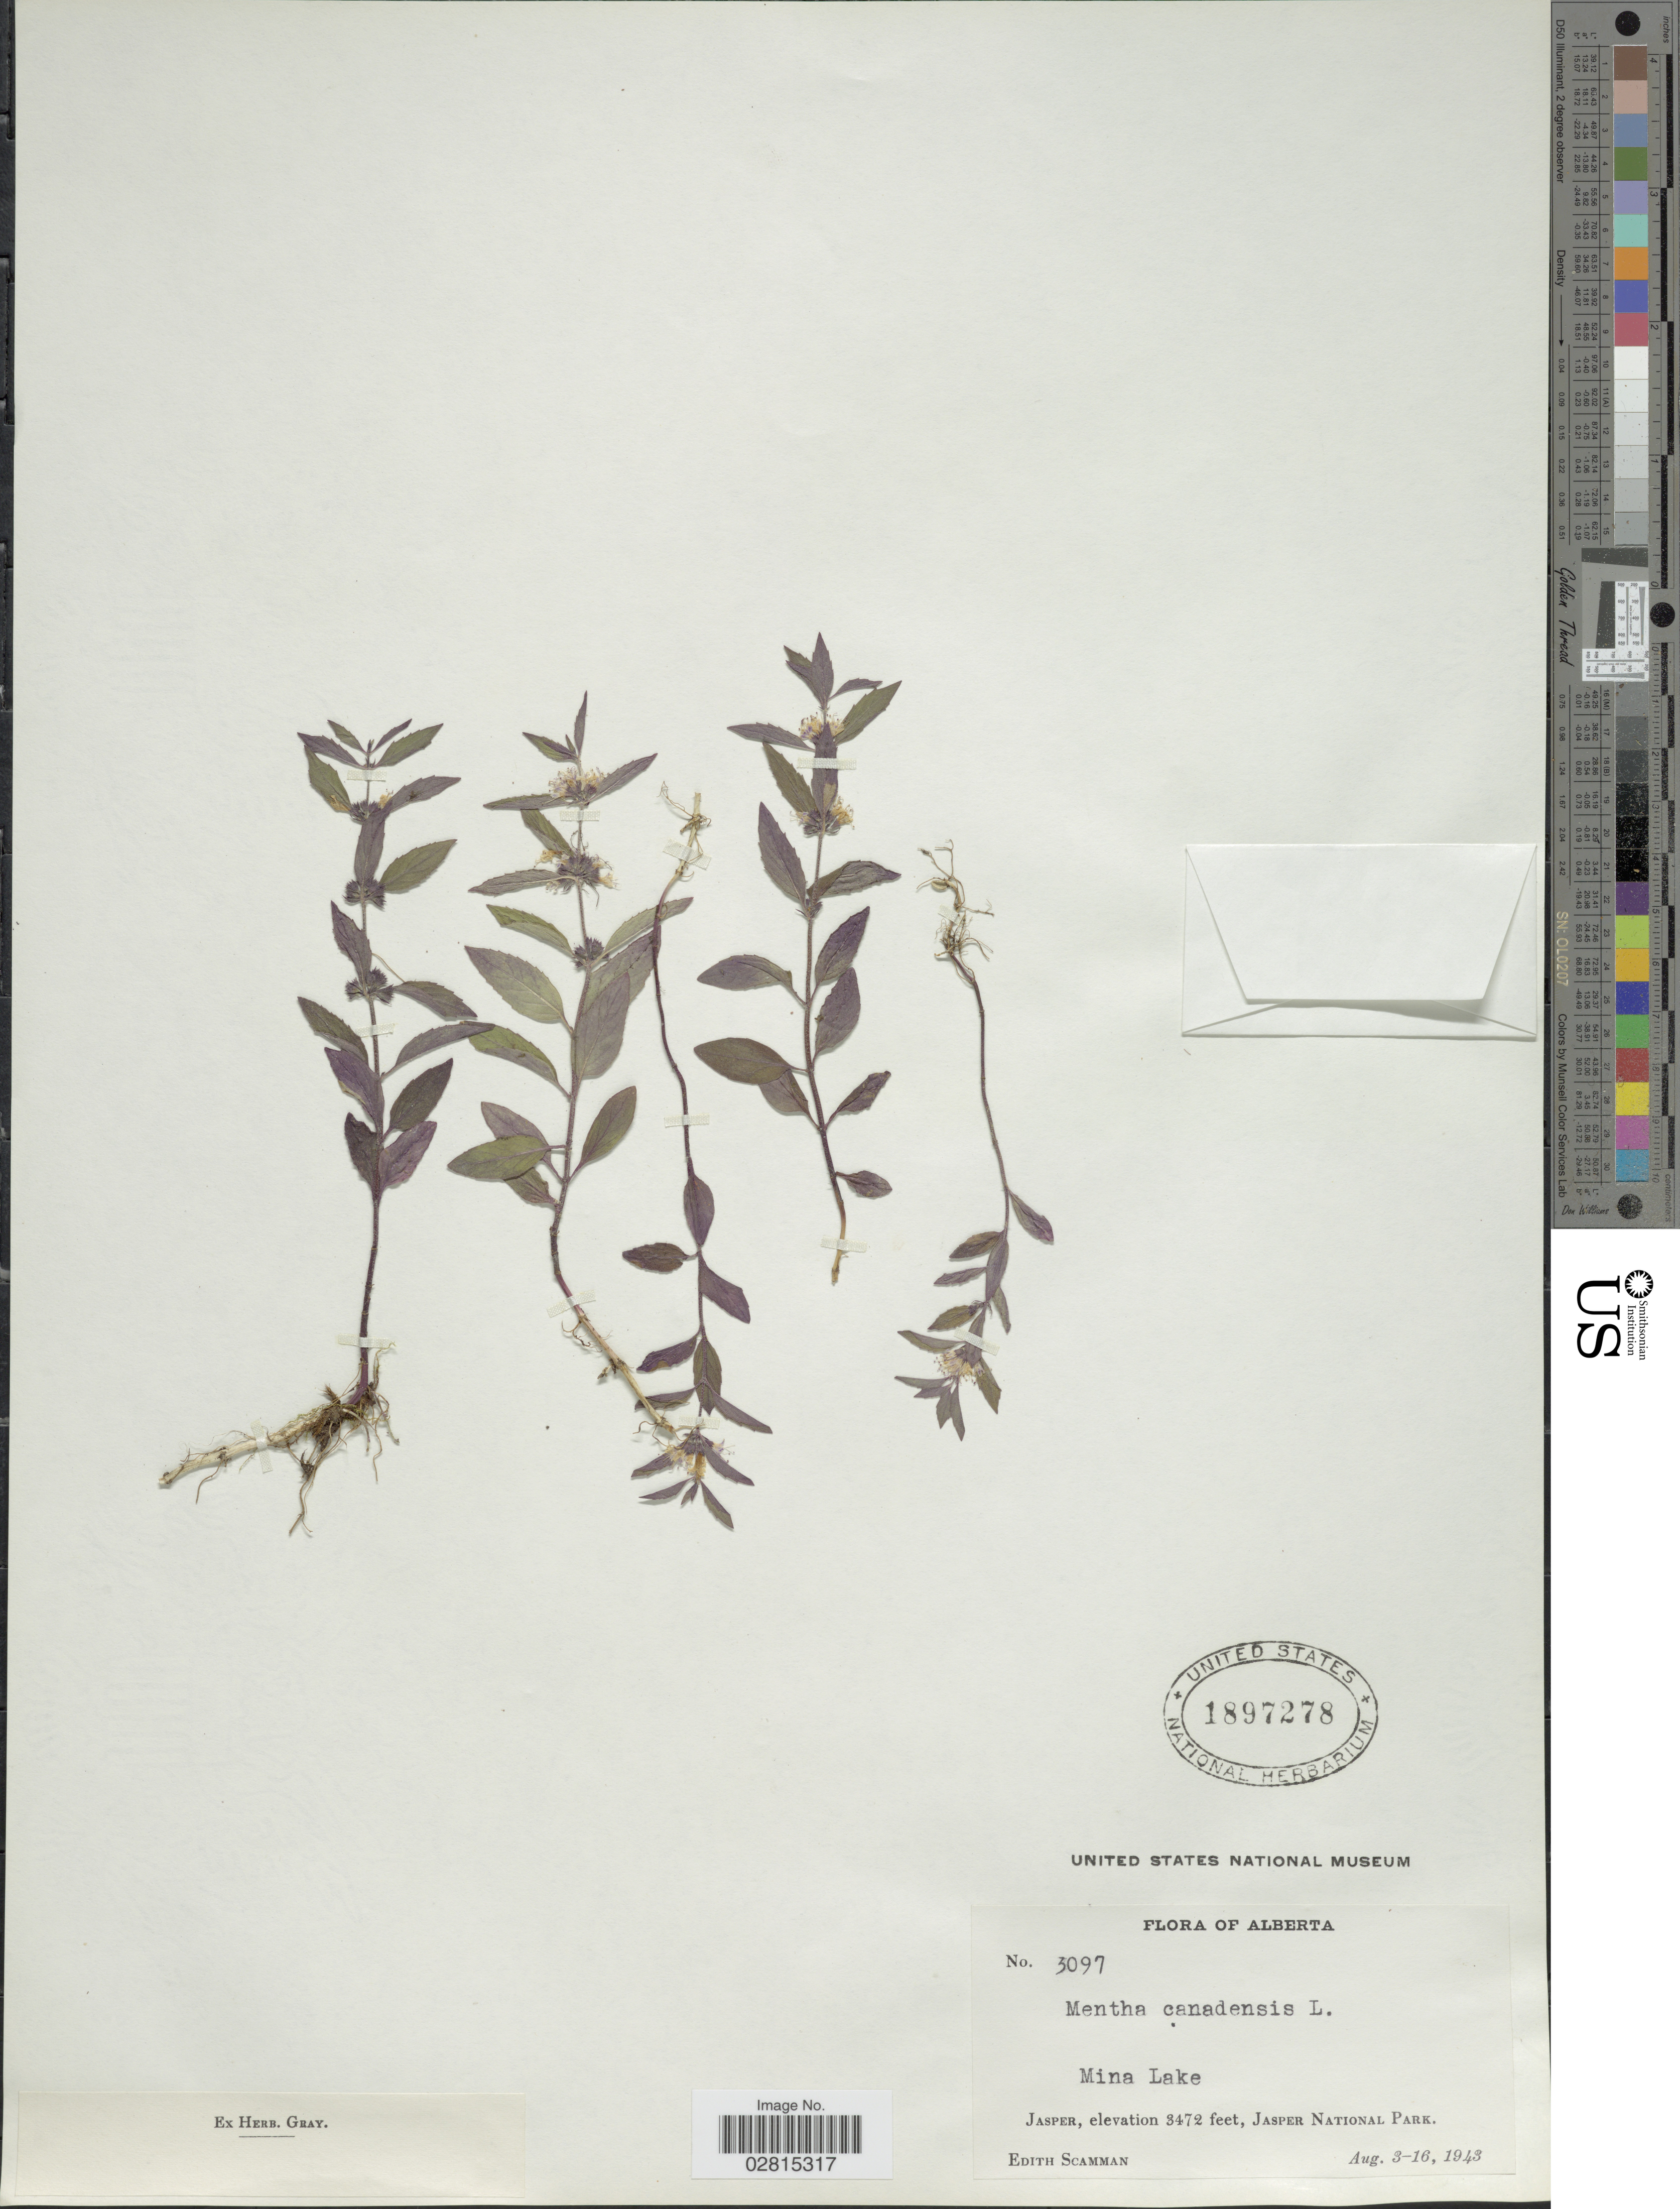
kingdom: Plantae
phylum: Tracheophyta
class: Magnoliopsida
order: Lamiales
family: Lamiaceae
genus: Mentha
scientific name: Mentha canadensis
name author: L.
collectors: E. Scamman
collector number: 3097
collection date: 1943-08-03/1943-08-16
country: Canada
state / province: Alberta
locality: Mina Lake, Jasper. Jasper National Park.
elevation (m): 1058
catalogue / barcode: US 1897278